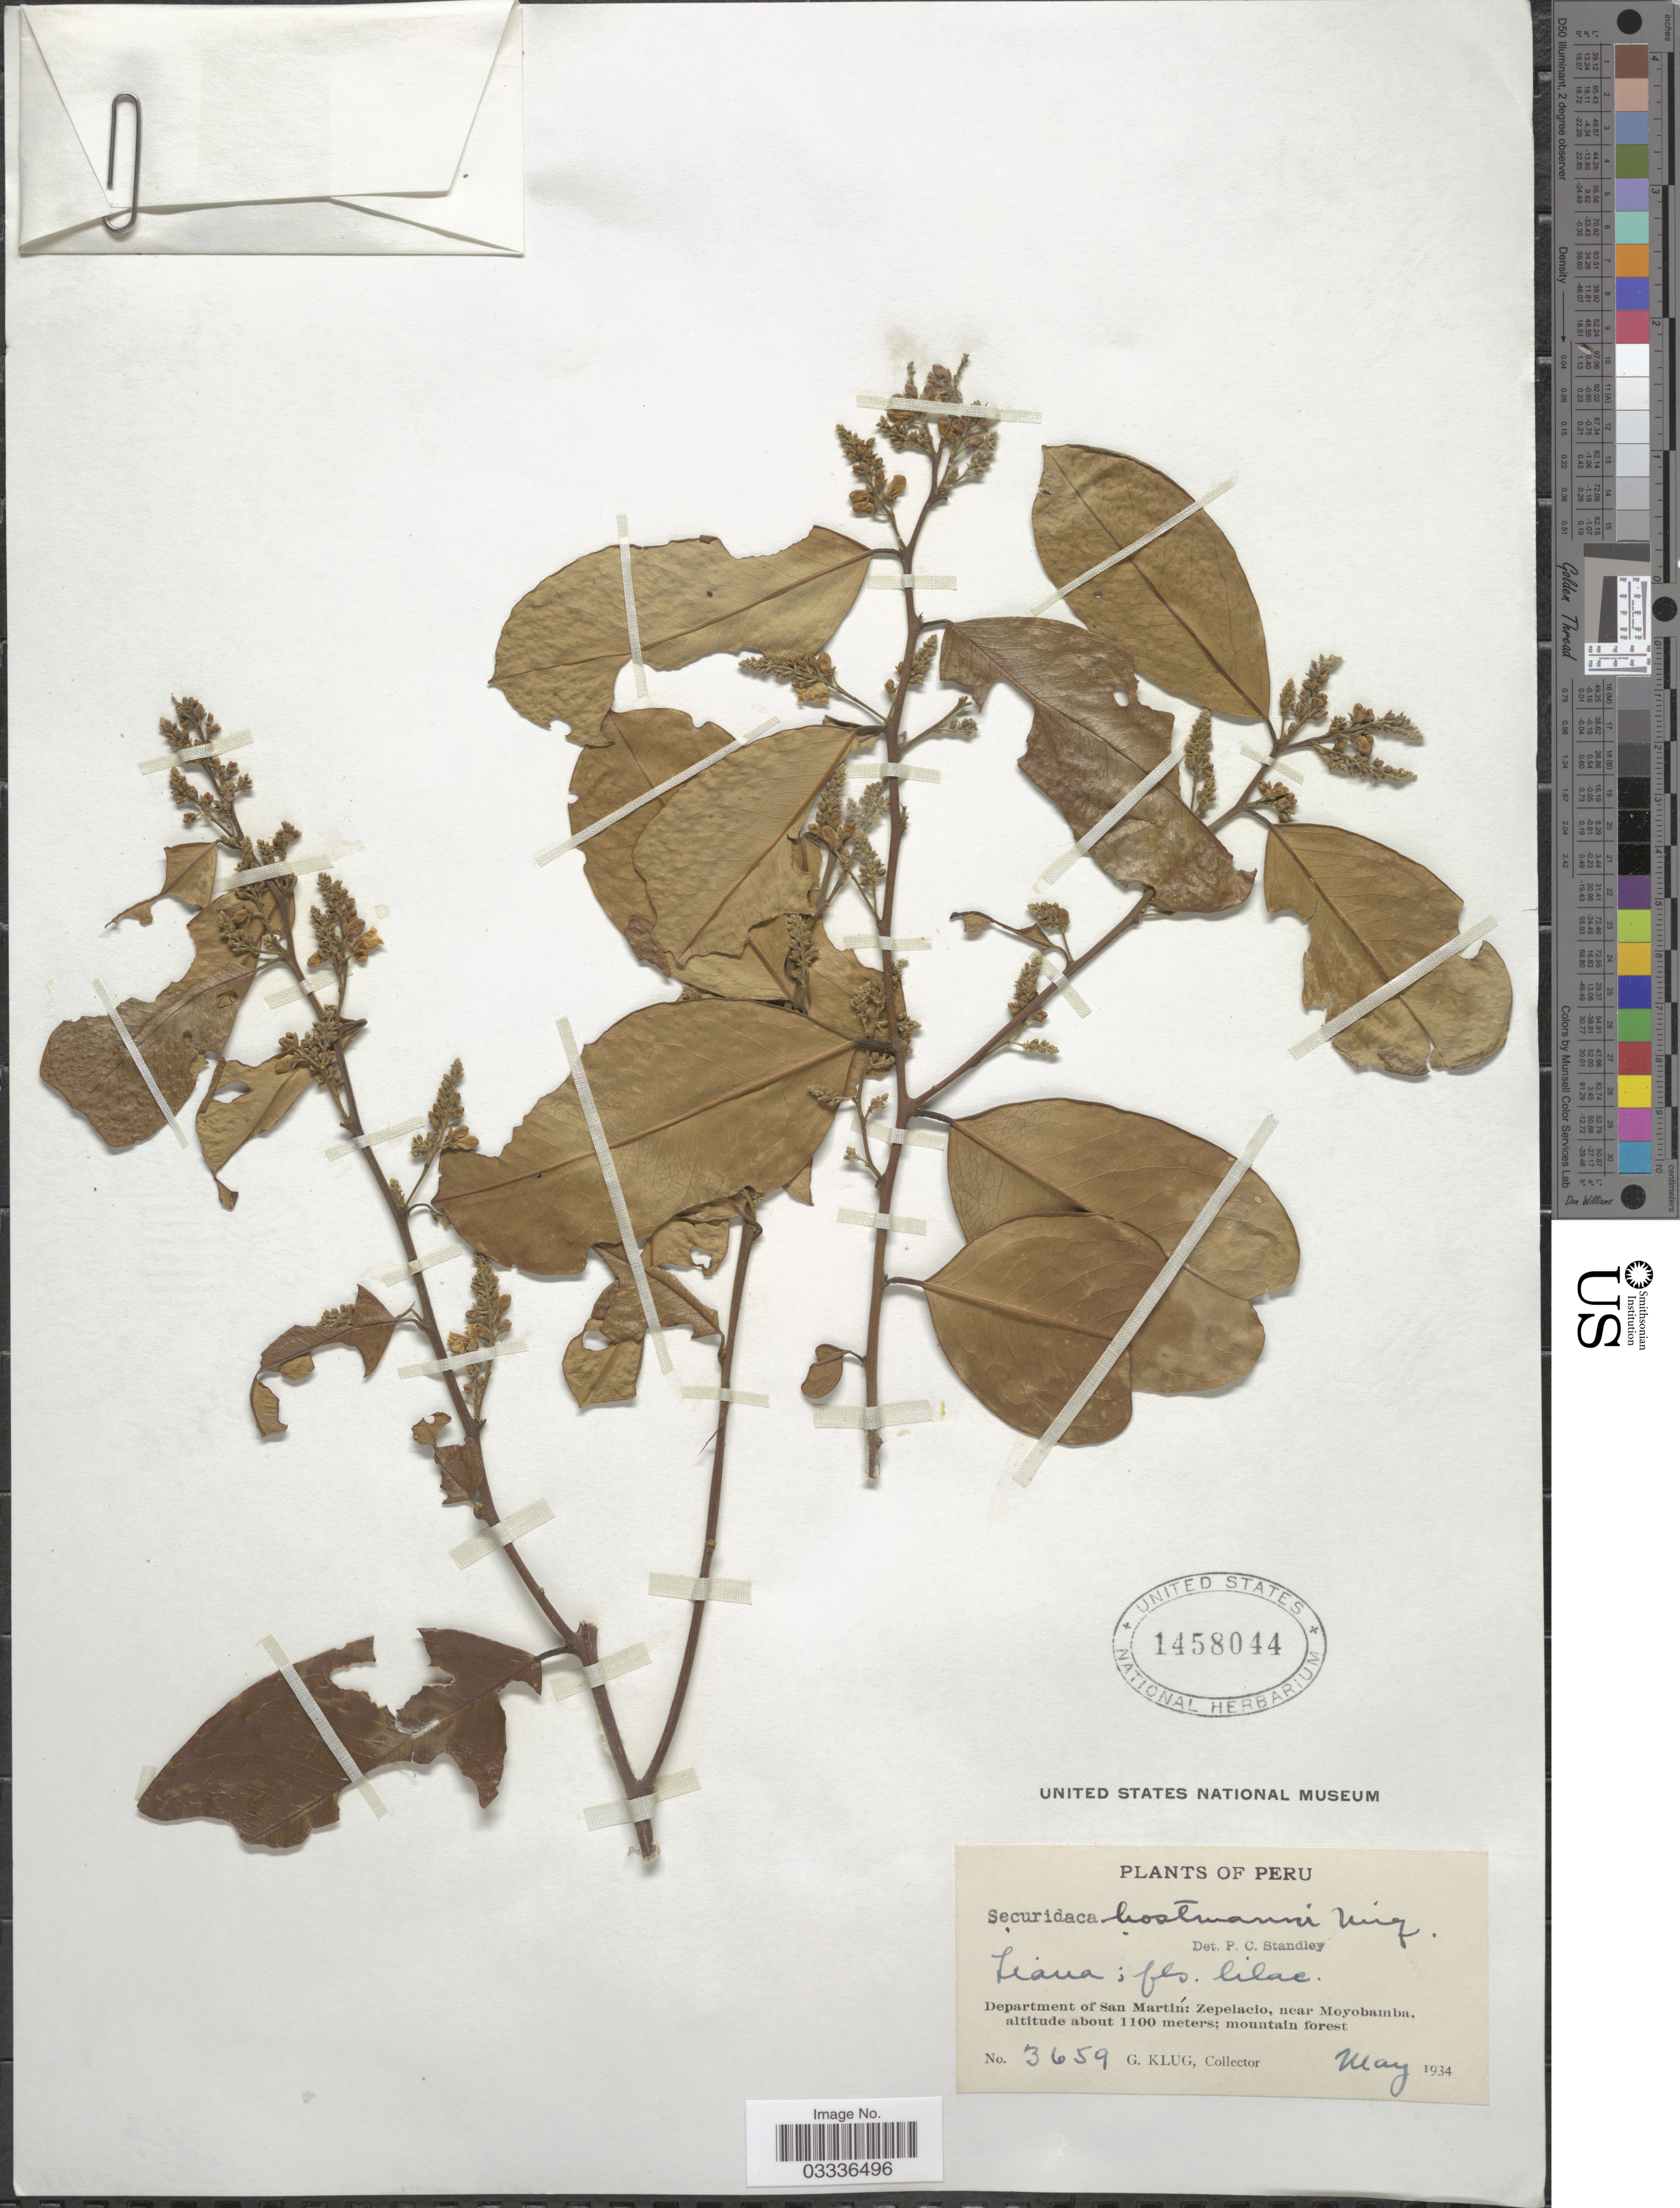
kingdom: Plantae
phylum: Tracheophyta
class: Magnoliopsida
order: Fabales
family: Polygalaceae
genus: Securidaca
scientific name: Securidaca paniculata var. lasiocarpa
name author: Oort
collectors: G. Klug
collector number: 3659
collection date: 1934-05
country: Peru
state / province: San Martín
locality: Department of San Martín: Zepelacio, near Moyobamba.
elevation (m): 1100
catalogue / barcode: US 1458044